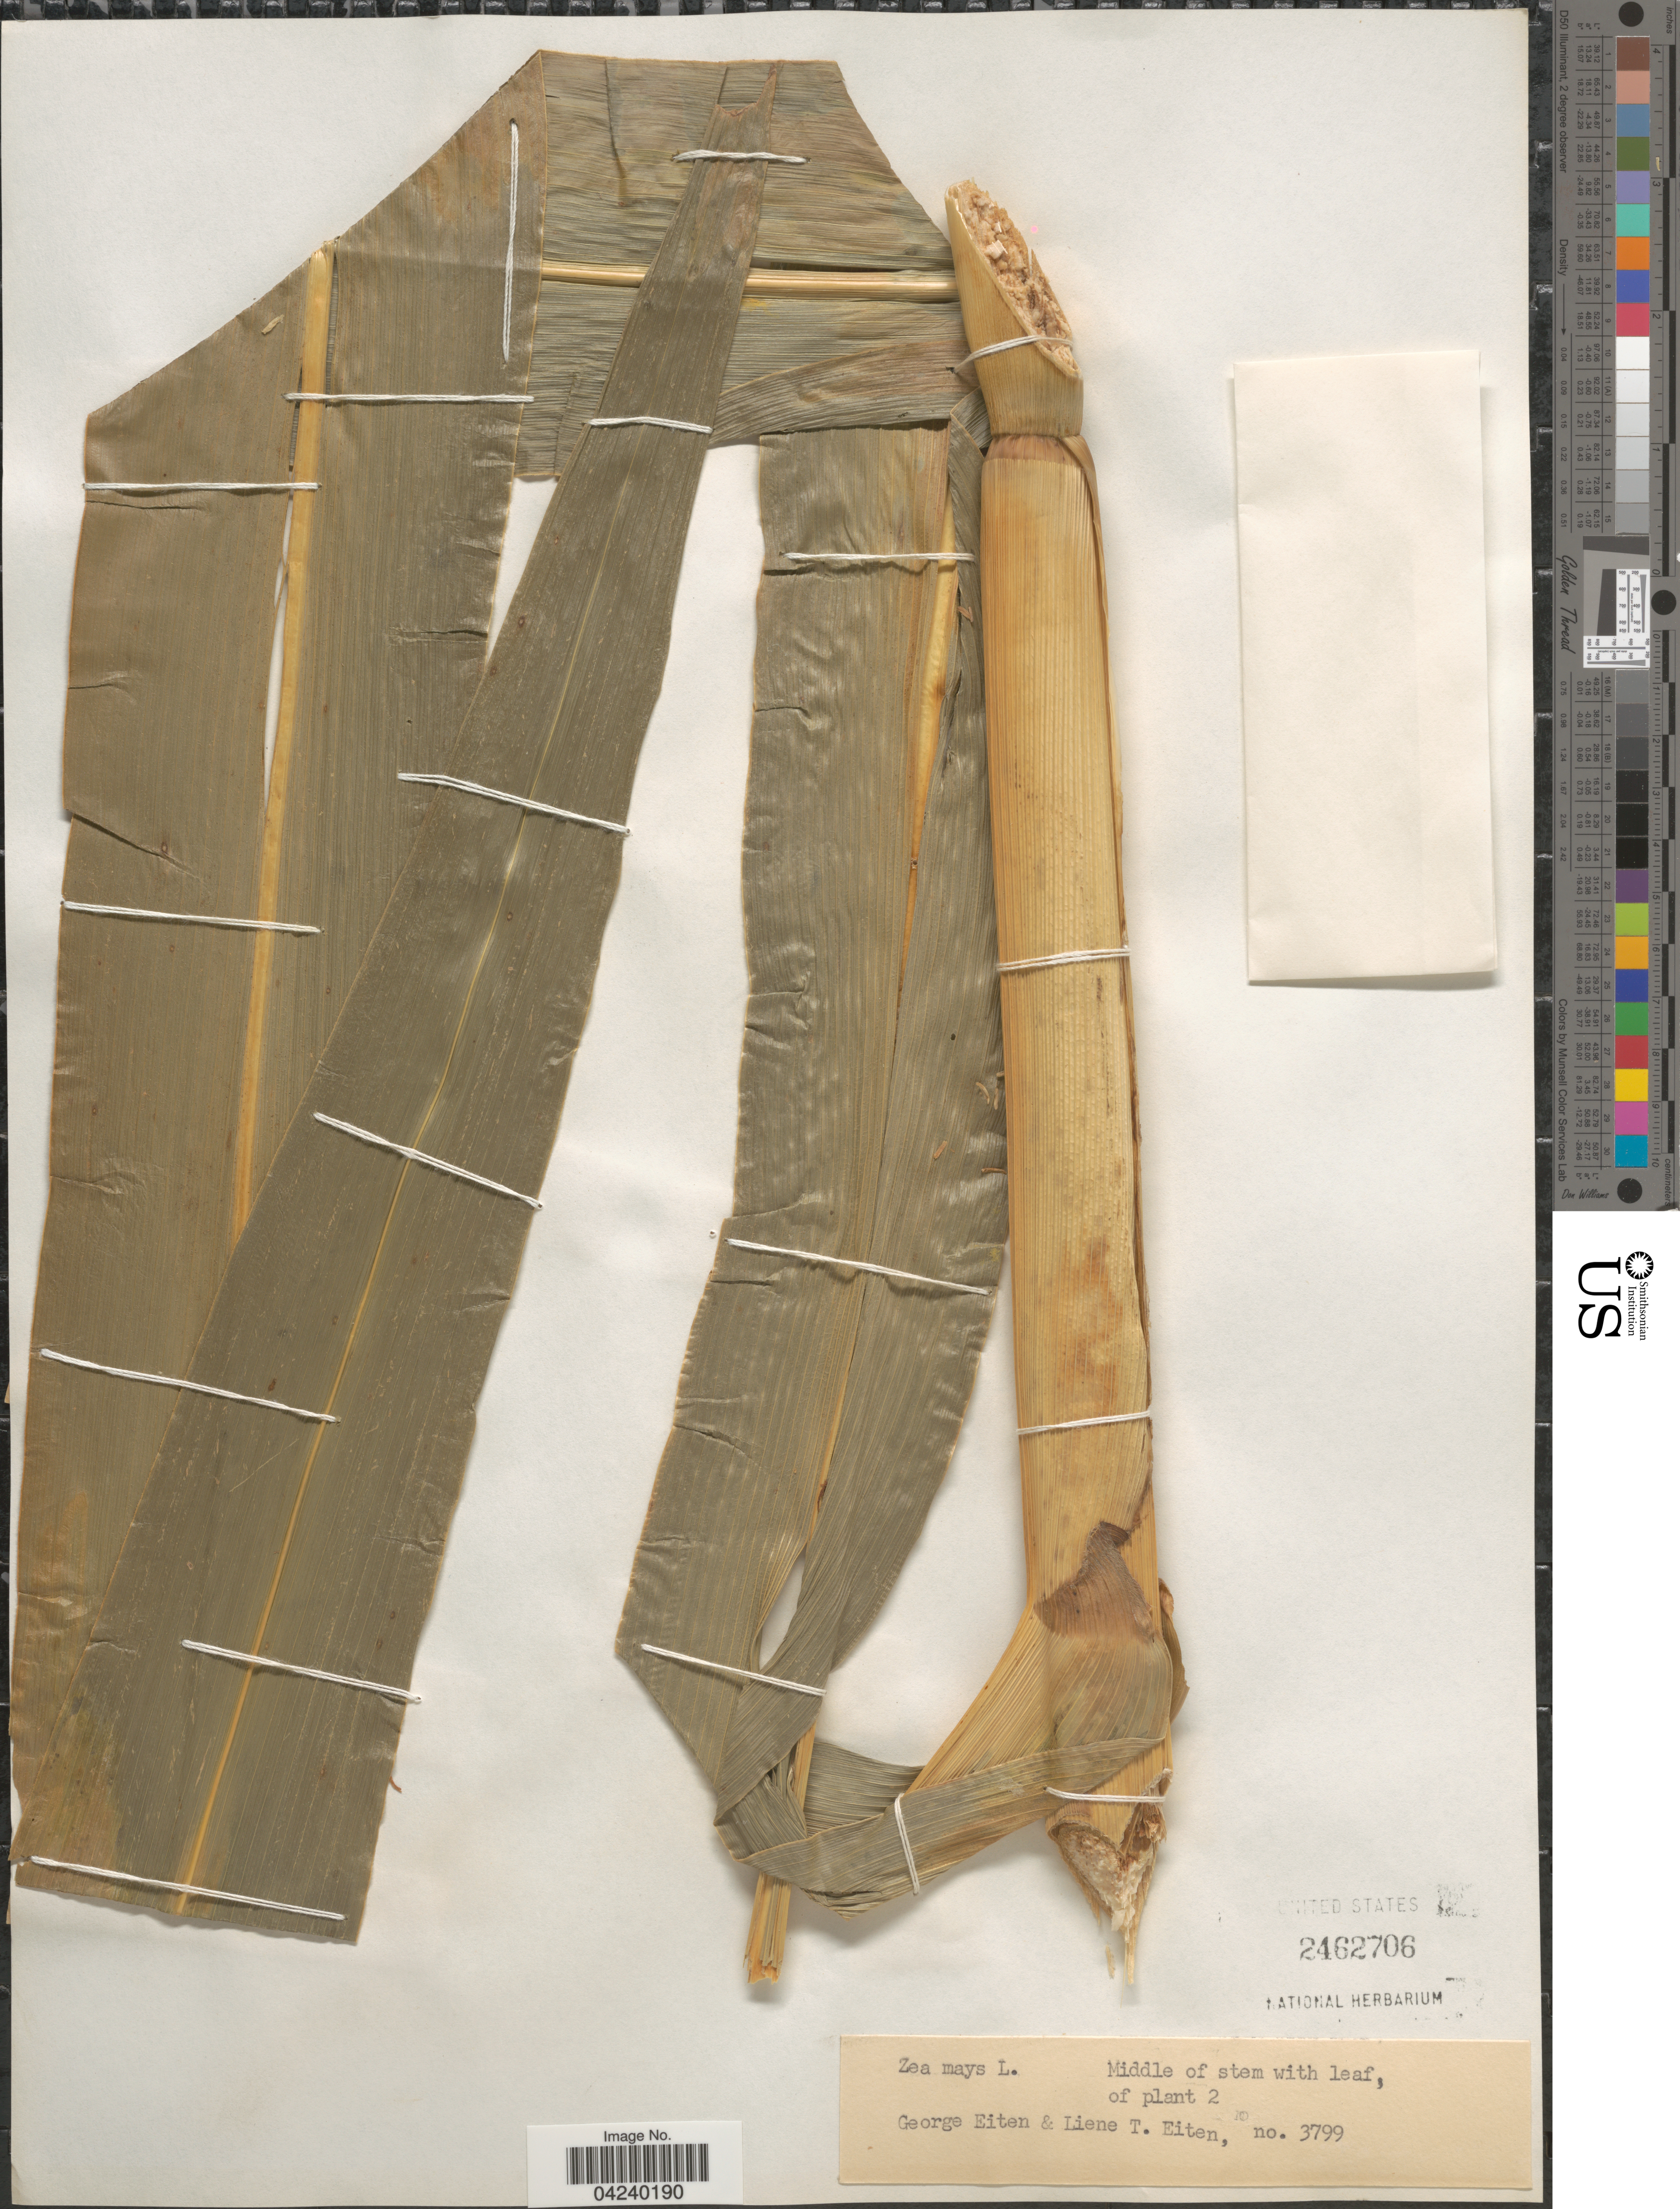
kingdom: Plantae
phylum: Tracheophyta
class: Liliopsida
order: Poales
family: Poaceae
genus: Zea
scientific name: Zea mays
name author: L.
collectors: G. Eiten & L. T. Eiten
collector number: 3799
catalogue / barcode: US 2462706